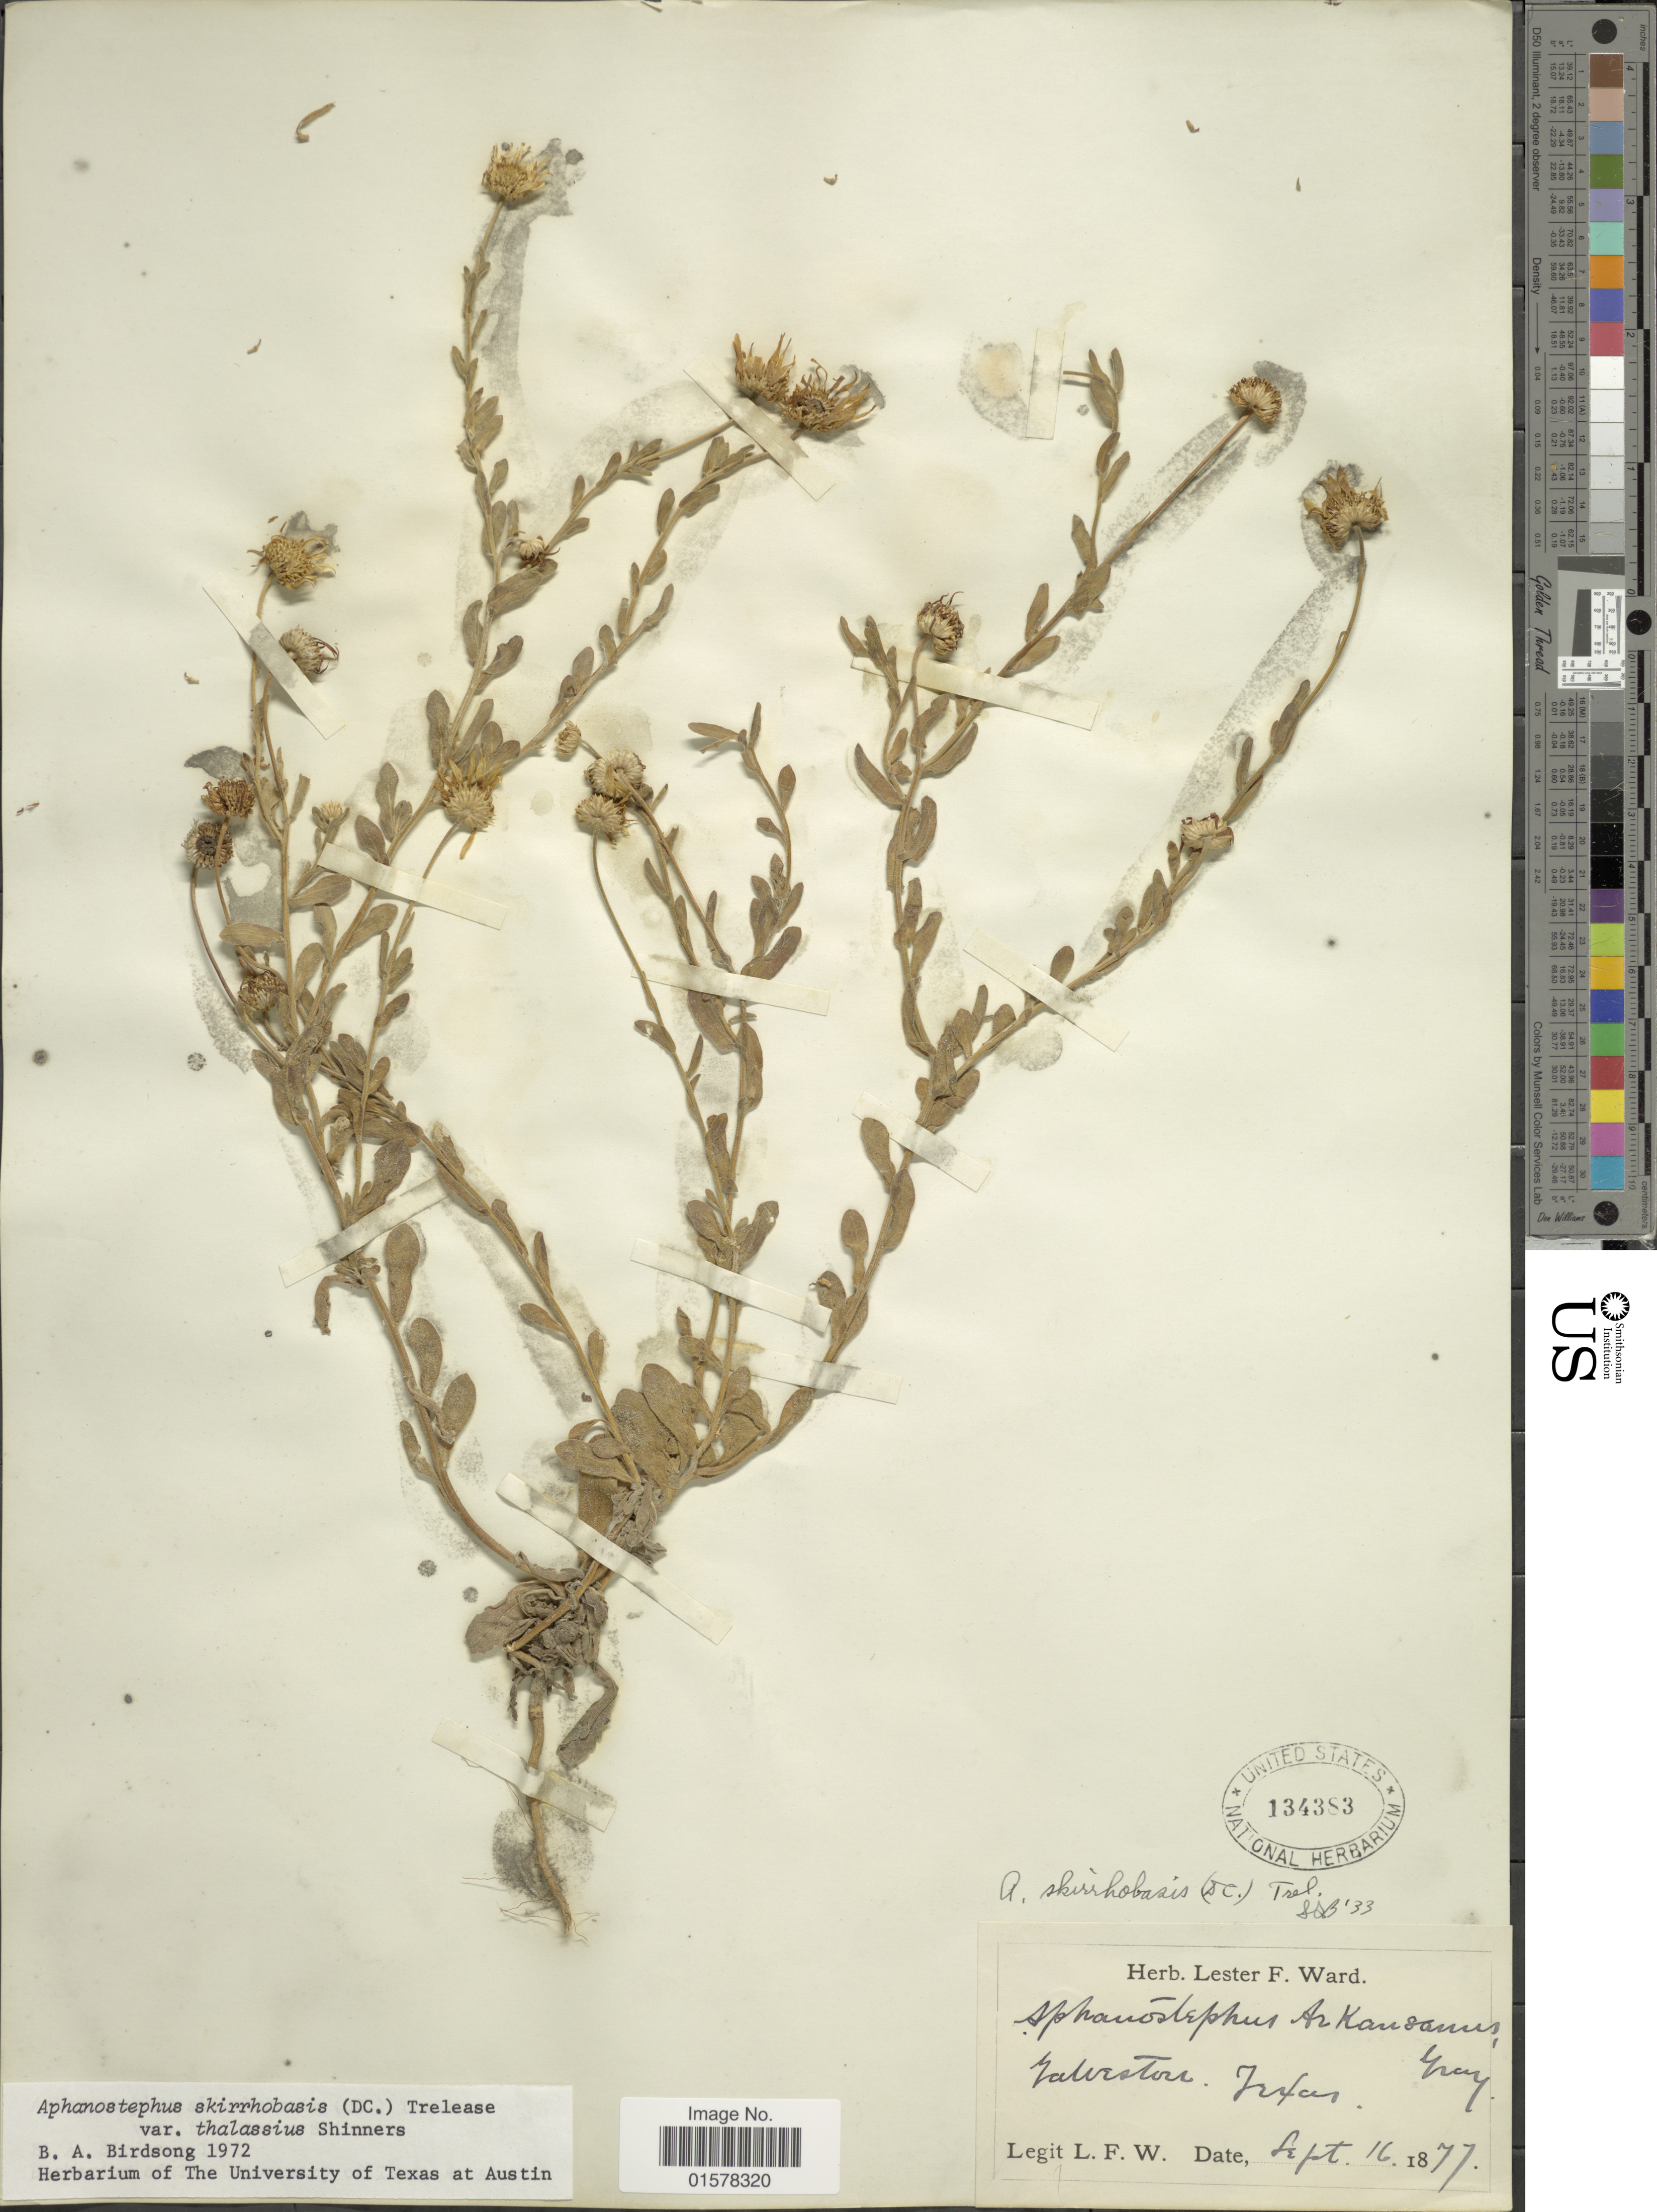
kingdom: Plantae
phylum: Tracheophyta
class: Magnoliopsida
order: Asterales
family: Asteraceae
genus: Aphanostephus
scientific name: Aphanostephus skirrhobasis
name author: (DC.) Trel. ex Coville & Branner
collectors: L. Ward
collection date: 1877-09-16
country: United States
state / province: Texas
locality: Galveston, Texas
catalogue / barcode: US 134383